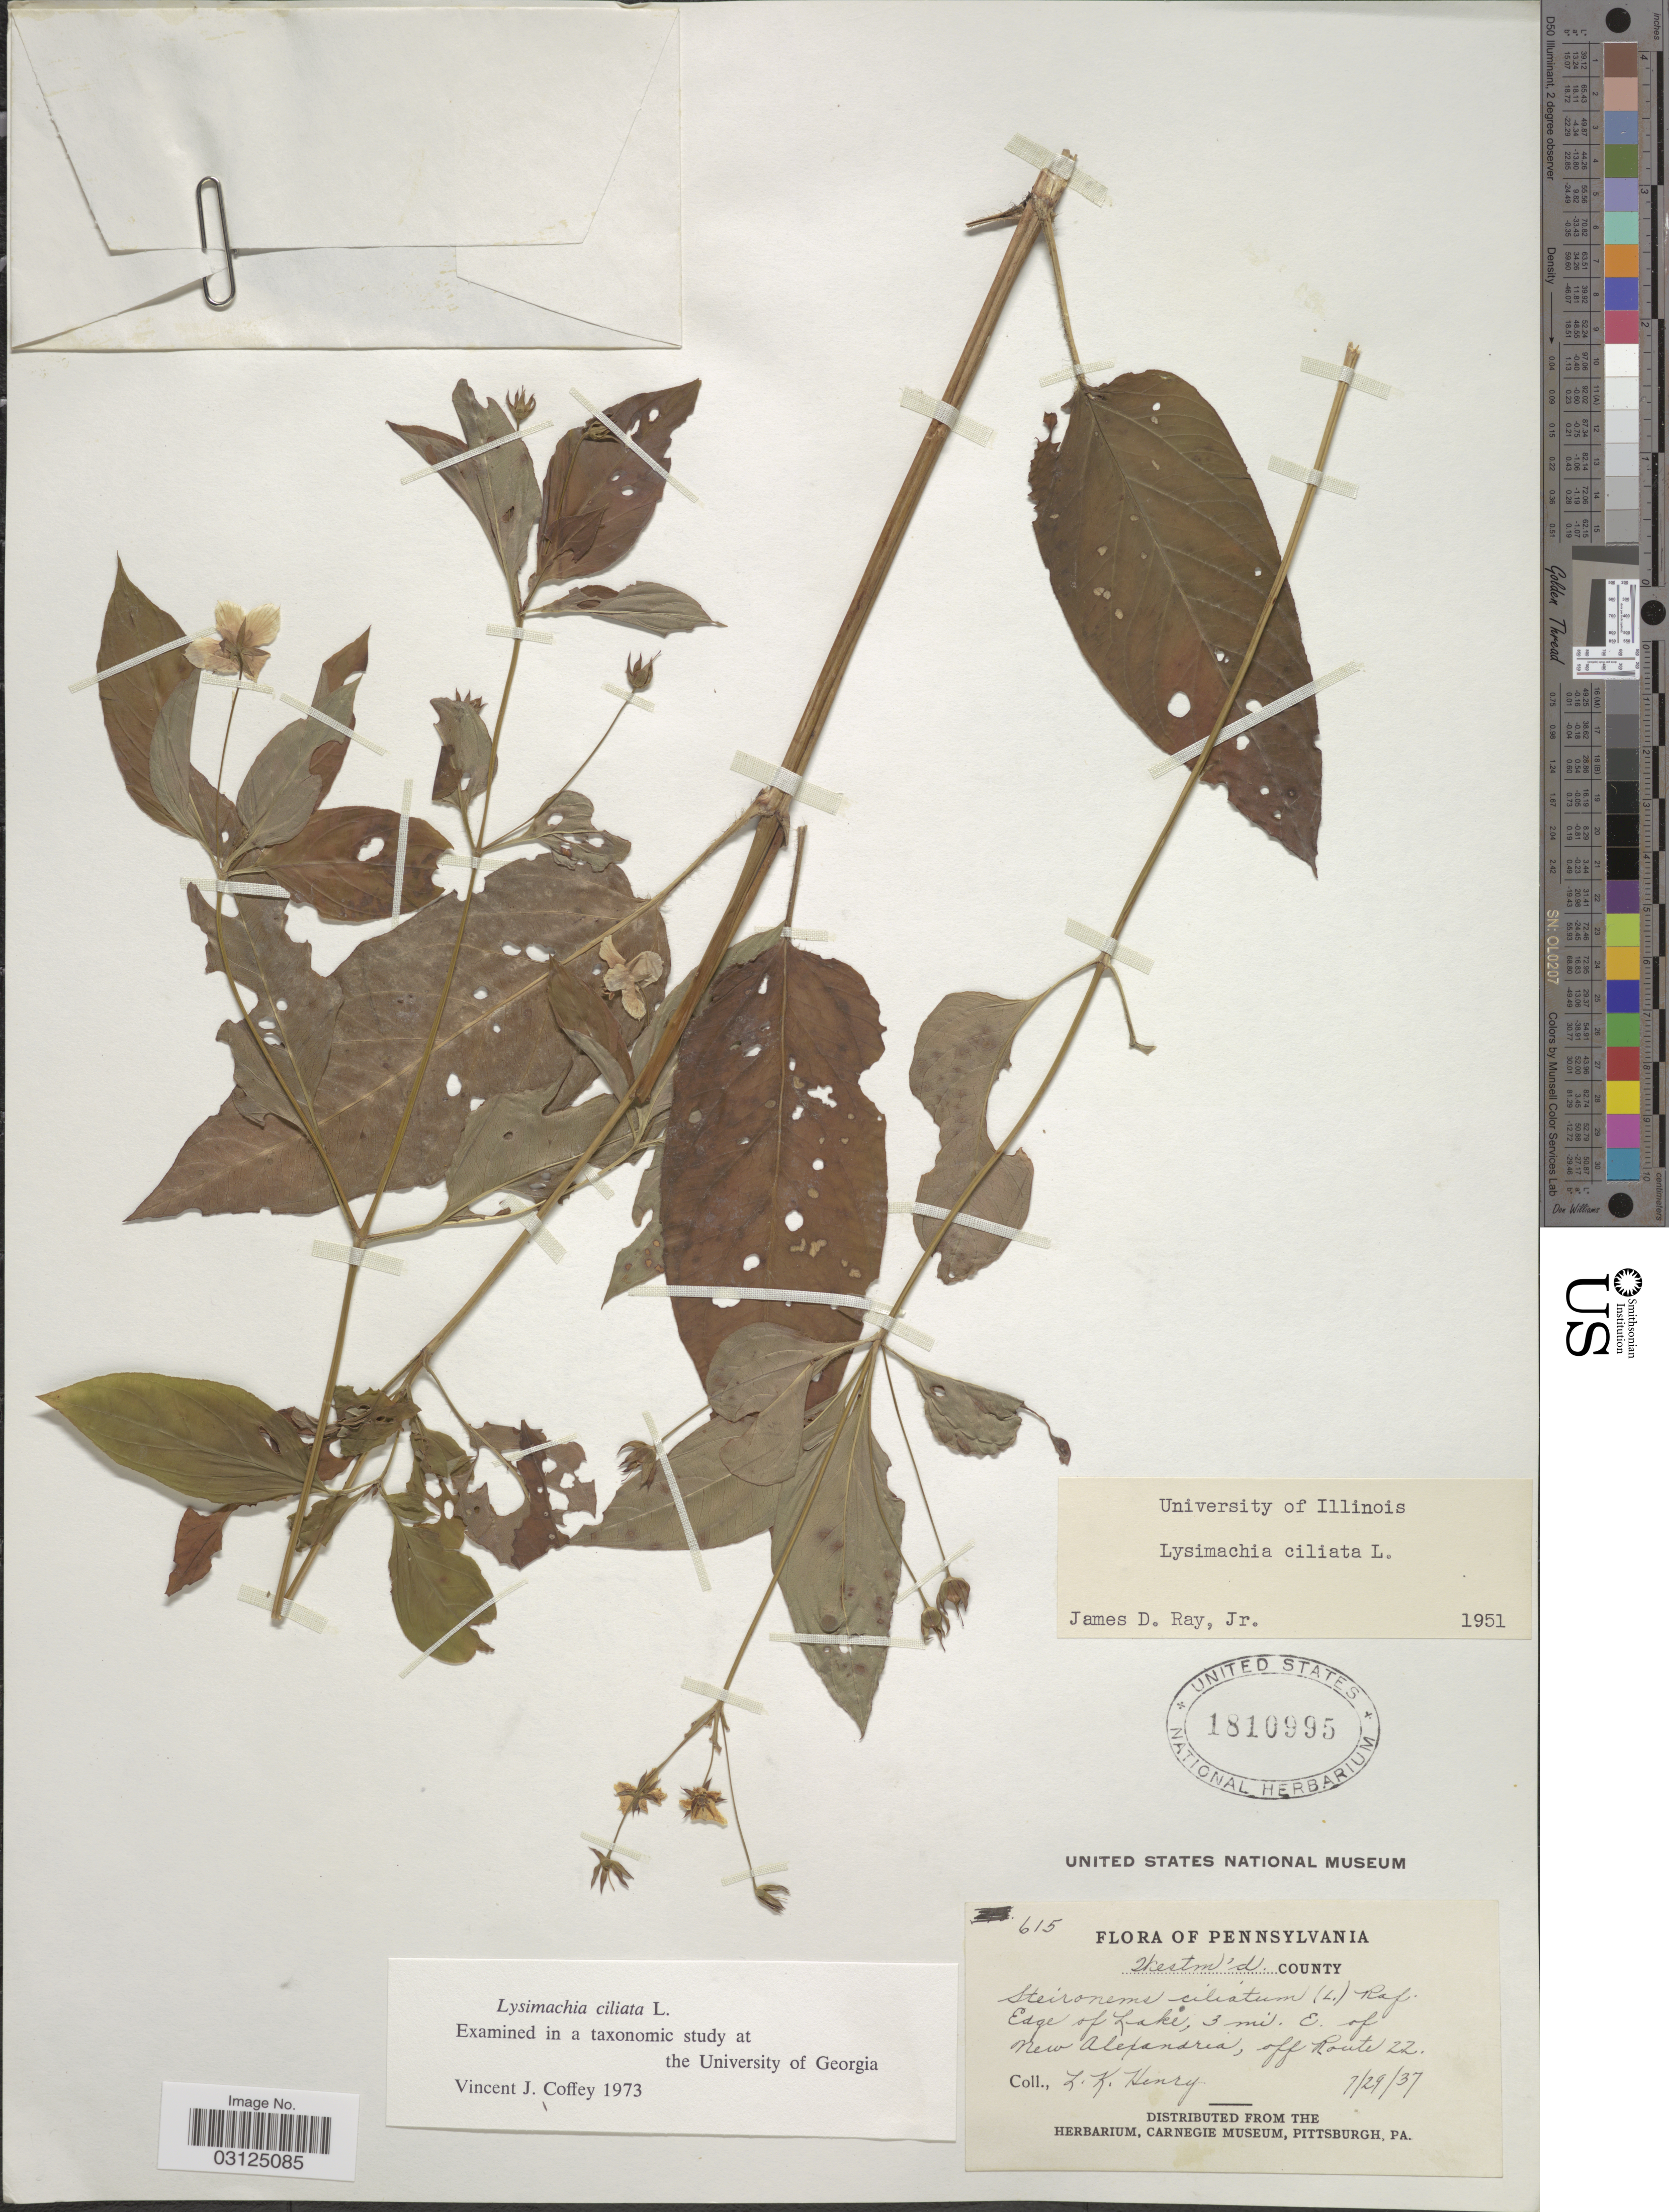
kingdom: Plantae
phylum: Tracheophyta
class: Magnoliopsida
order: Ericales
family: Primulaceae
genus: Lysimachia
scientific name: Lysimachia ciliata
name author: L.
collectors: L. K. Henry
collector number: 615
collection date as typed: Transcribed d/m/y: 29/7/37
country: United States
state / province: Pennsylvania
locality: Westm'd County. Edge of Lake, 3 mi. E. of New Alexandria, off Route 22.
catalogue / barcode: US 1810995